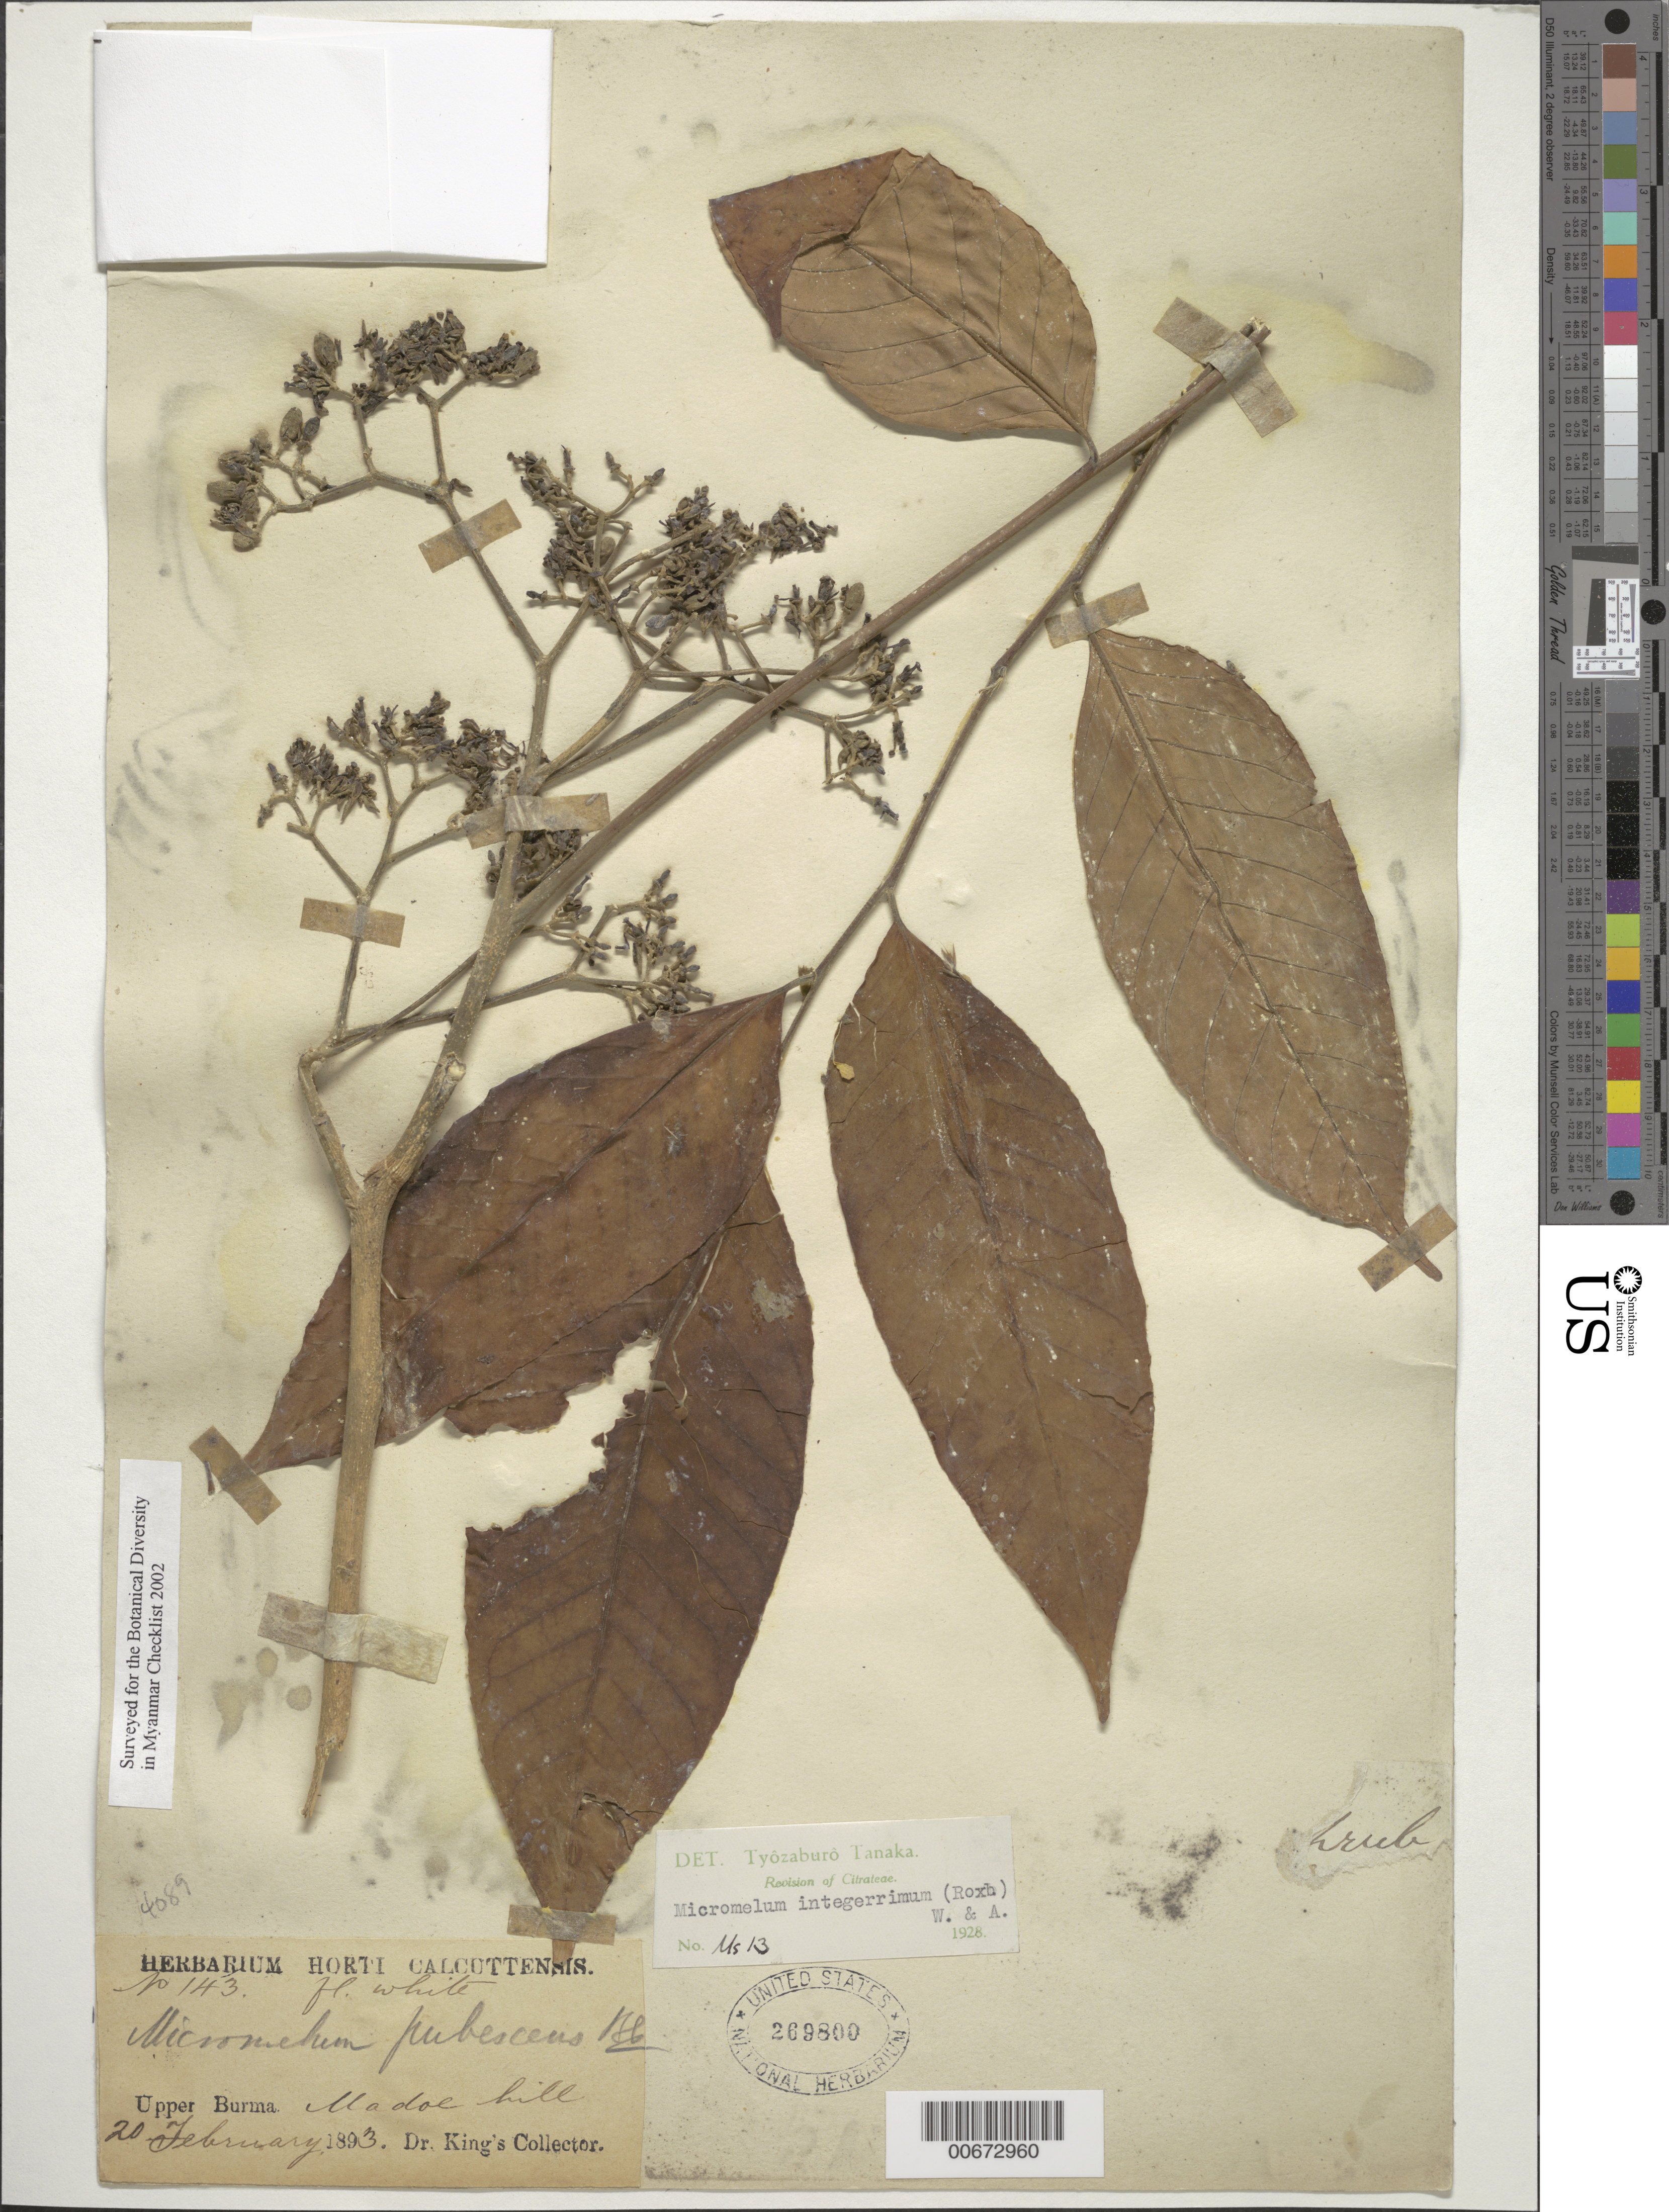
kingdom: Plantae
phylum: Tracheophyta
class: Magnoliopsida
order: Sapindales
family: Rutaceae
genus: Micromelum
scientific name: Micromelum integerrimum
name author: (Buch.-Ham. ex DC.) Wight & Arn. ex M. Roem.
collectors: Dr. King's collector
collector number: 143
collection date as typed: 20 Feb 1893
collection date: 1893-02-20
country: Myanmar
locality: Upper Burma, Madoe Hill.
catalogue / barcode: US 269800